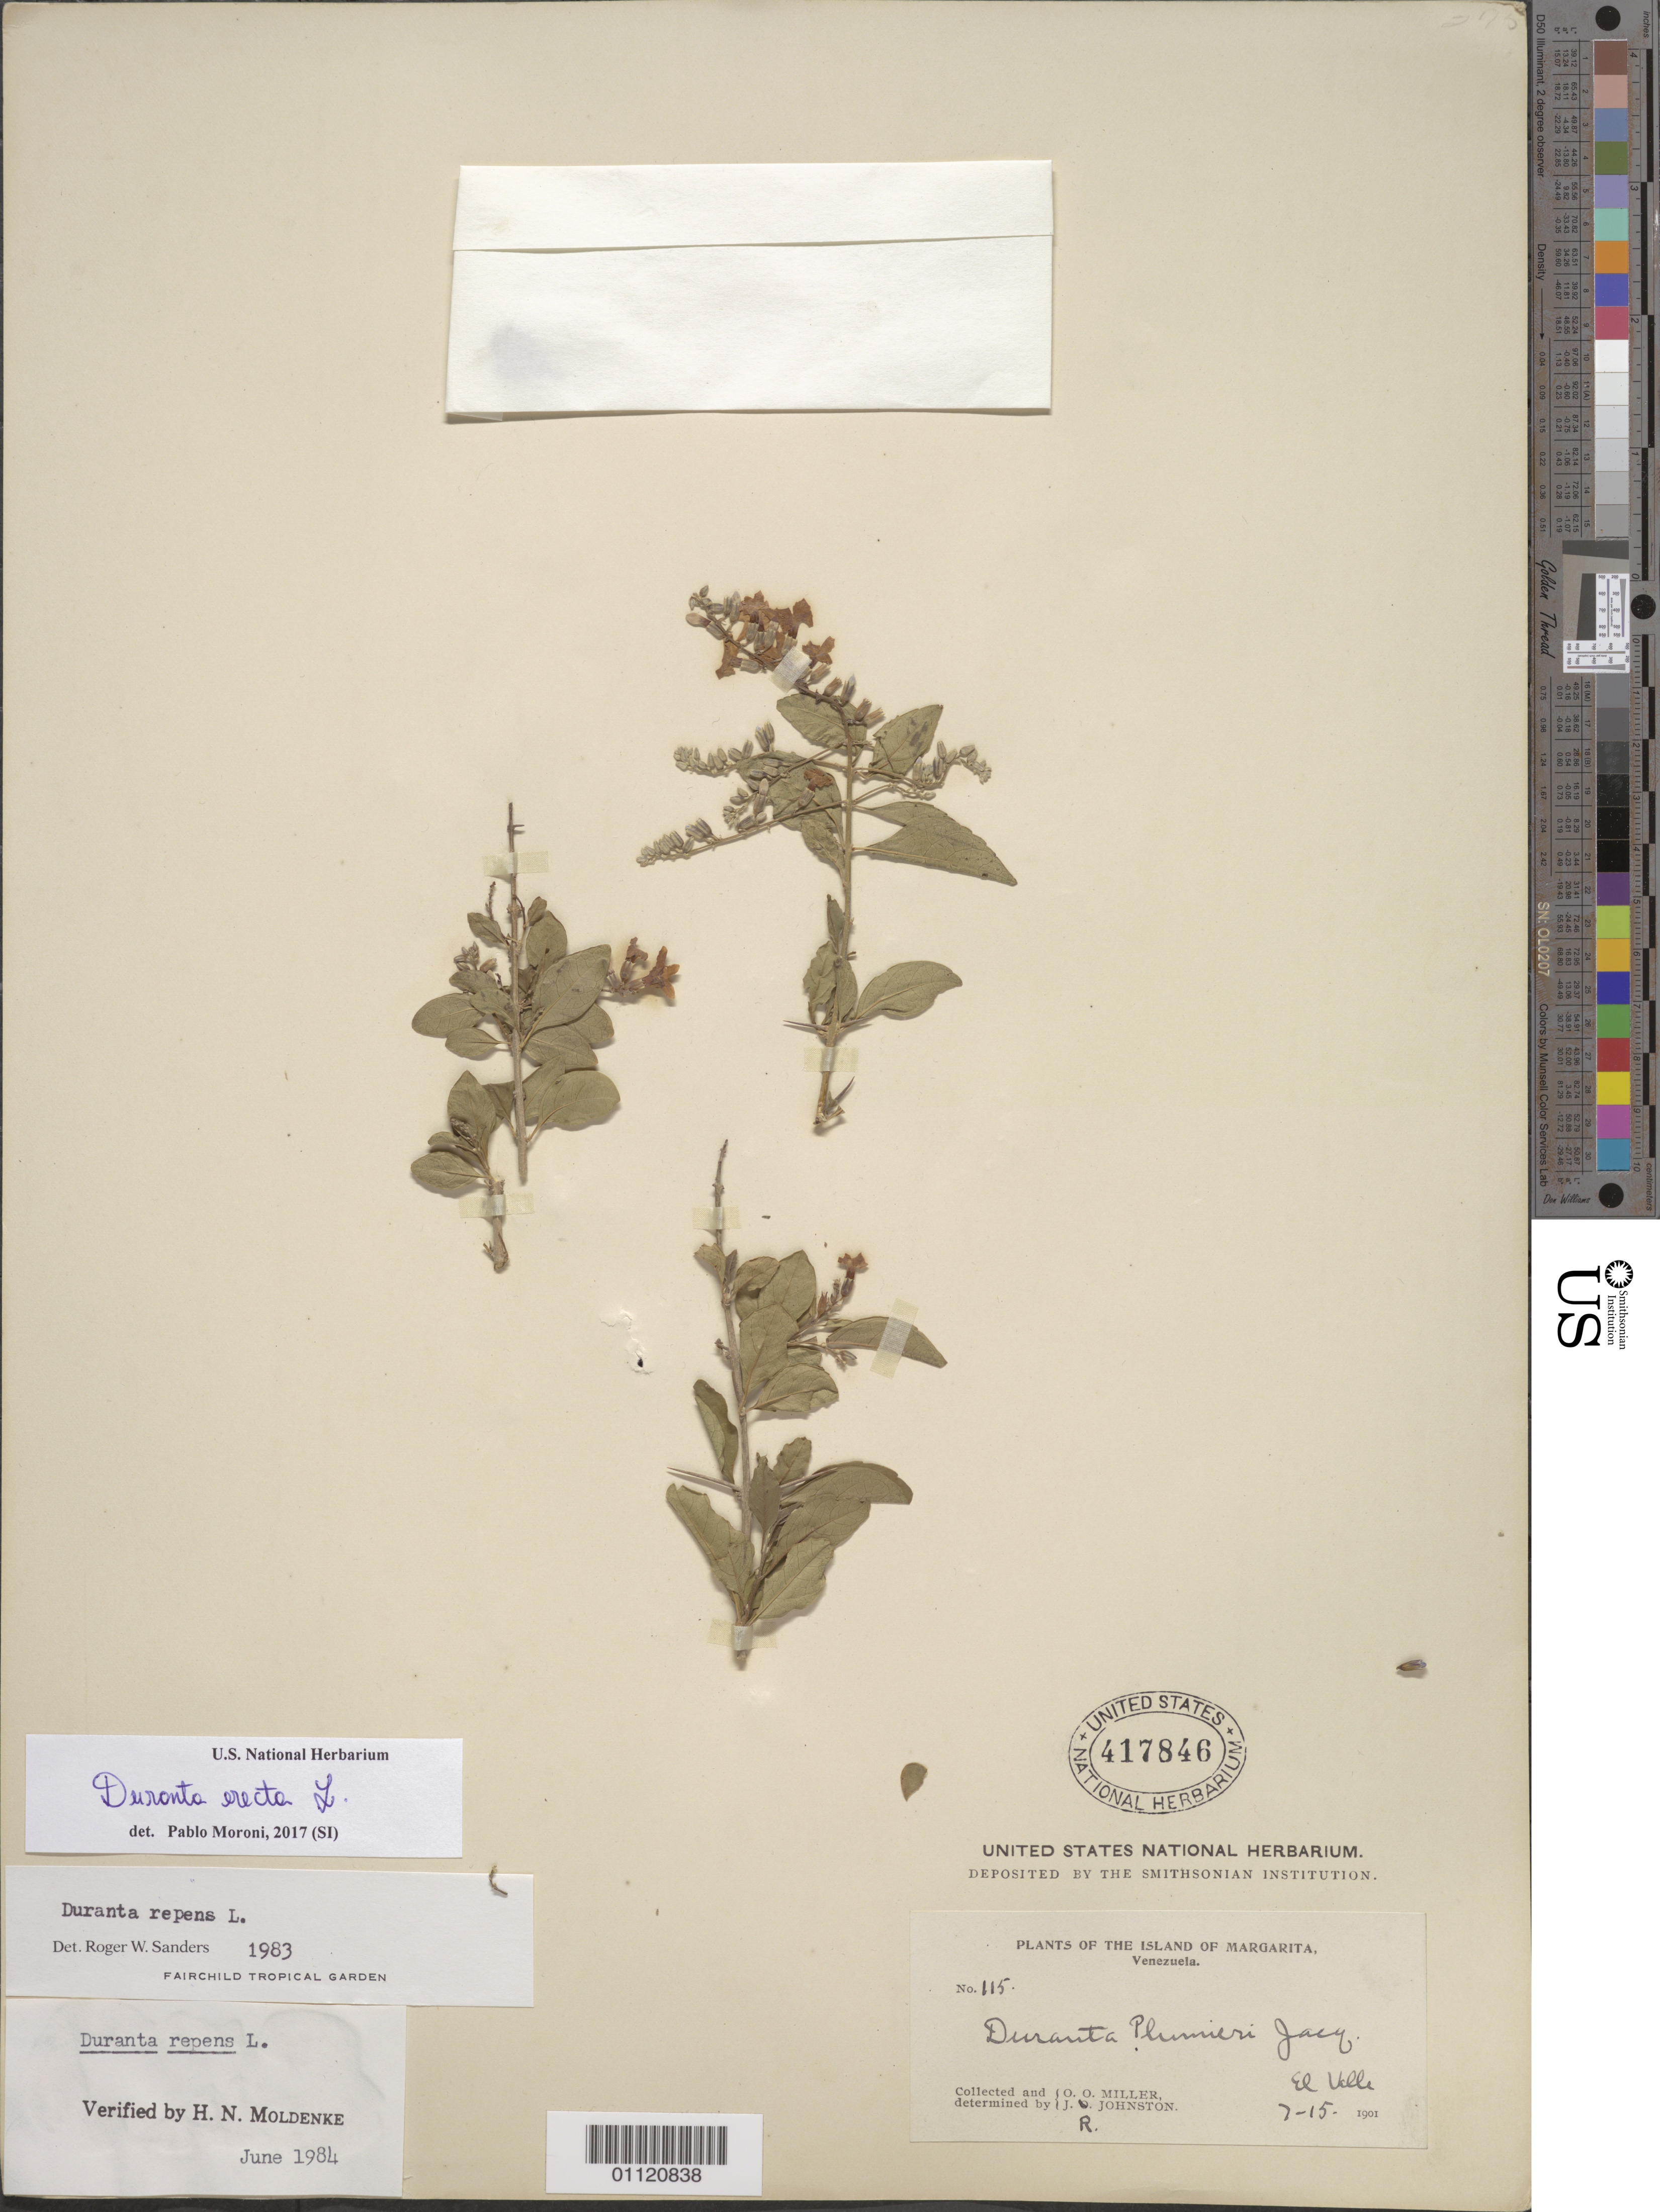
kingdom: Plantae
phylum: Tracheophyta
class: Magnoliopsida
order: Lamiales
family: Verbenaceae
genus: Duranta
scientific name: Duranta repens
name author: L.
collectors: O. O. Miller & J. Johnston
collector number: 115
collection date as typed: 15 Jul 1901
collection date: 1901-07-15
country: Venezuela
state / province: Nueva Esparta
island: Margarita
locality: El Valle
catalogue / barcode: US 417846